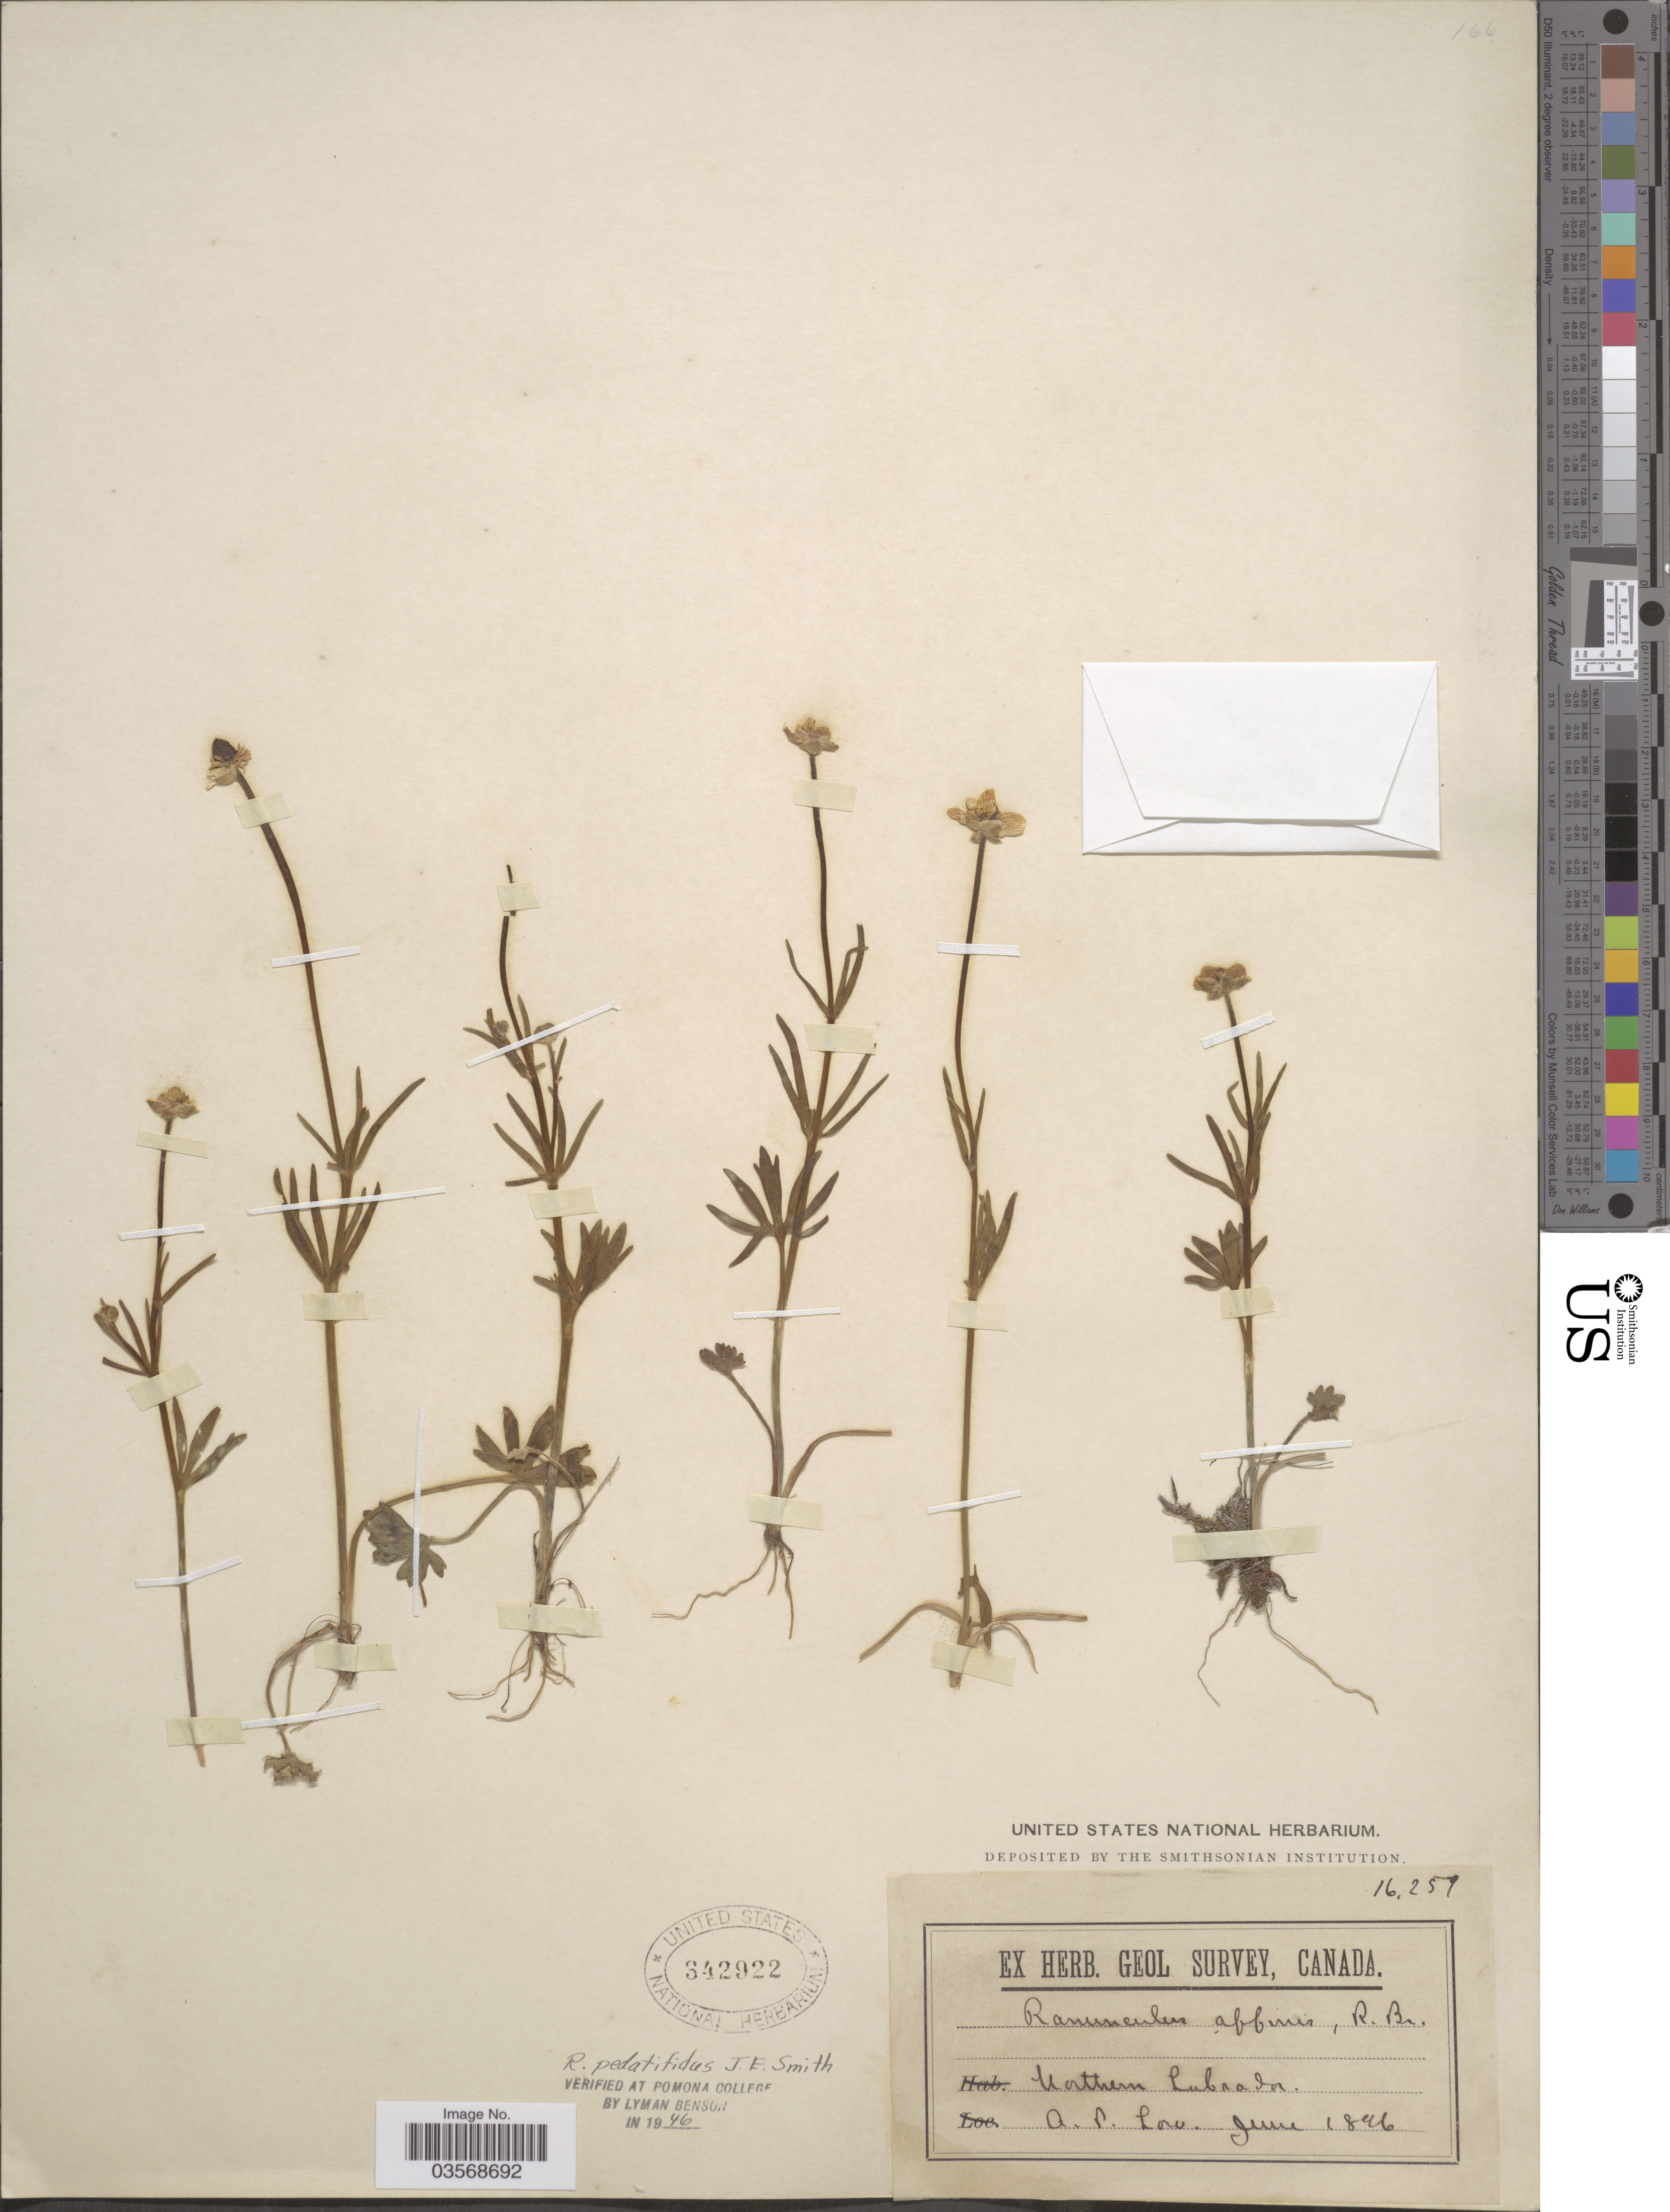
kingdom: Plantae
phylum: Tracheophyta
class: Magnoliopsida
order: Ranunculales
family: Ranunculaceae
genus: Ranunculus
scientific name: Ranunculus pedatifidus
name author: Sm.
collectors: A. Low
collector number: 16259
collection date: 1846-06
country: Canada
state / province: Newfoundland and Labrador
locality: Northern Labrador.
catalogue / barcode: US 342922